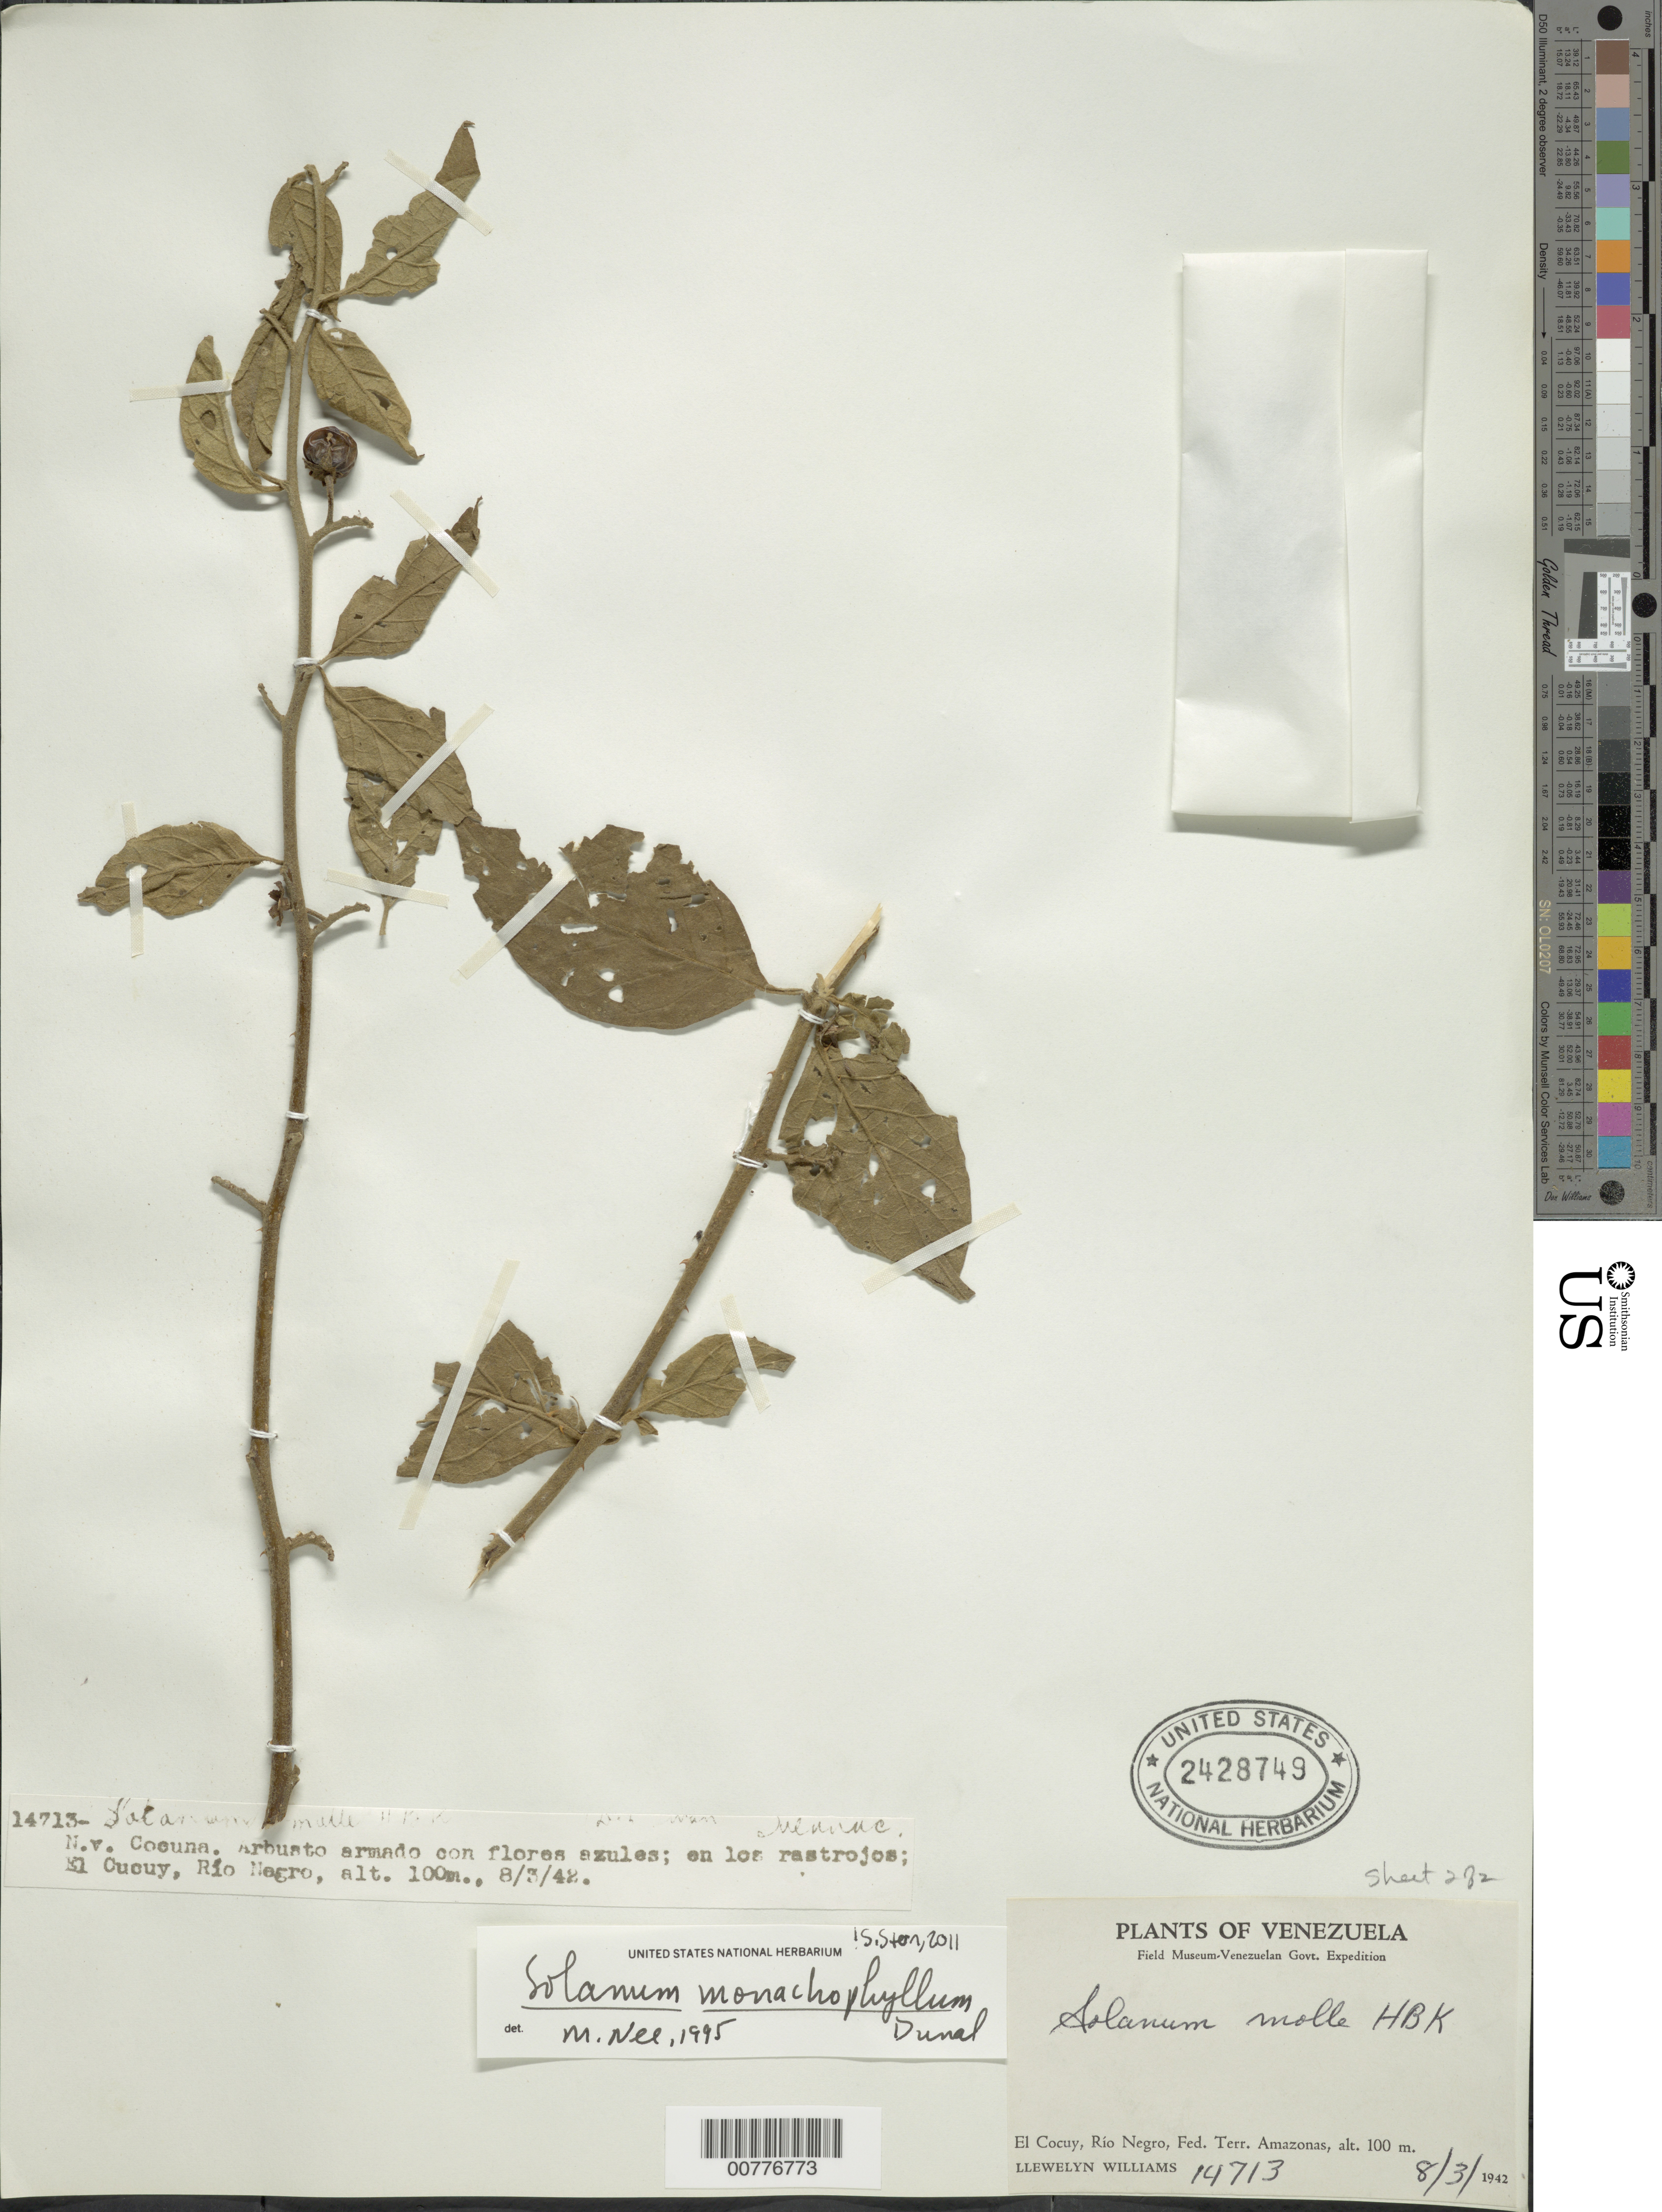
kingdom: Plantae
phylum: Tracheophyta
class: Magnoliopsida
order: Solanales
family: Solanaceae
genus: Solanum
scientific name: Solanum monachophyllum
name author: Dunal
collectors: Ll. Williams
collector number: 14713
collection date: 1942-03-08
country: Venezuela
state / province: Amazonas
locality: El Cocuy, Río Negro, Fed. Terr. Amazonas.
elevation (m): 100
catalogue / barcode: US 2428749